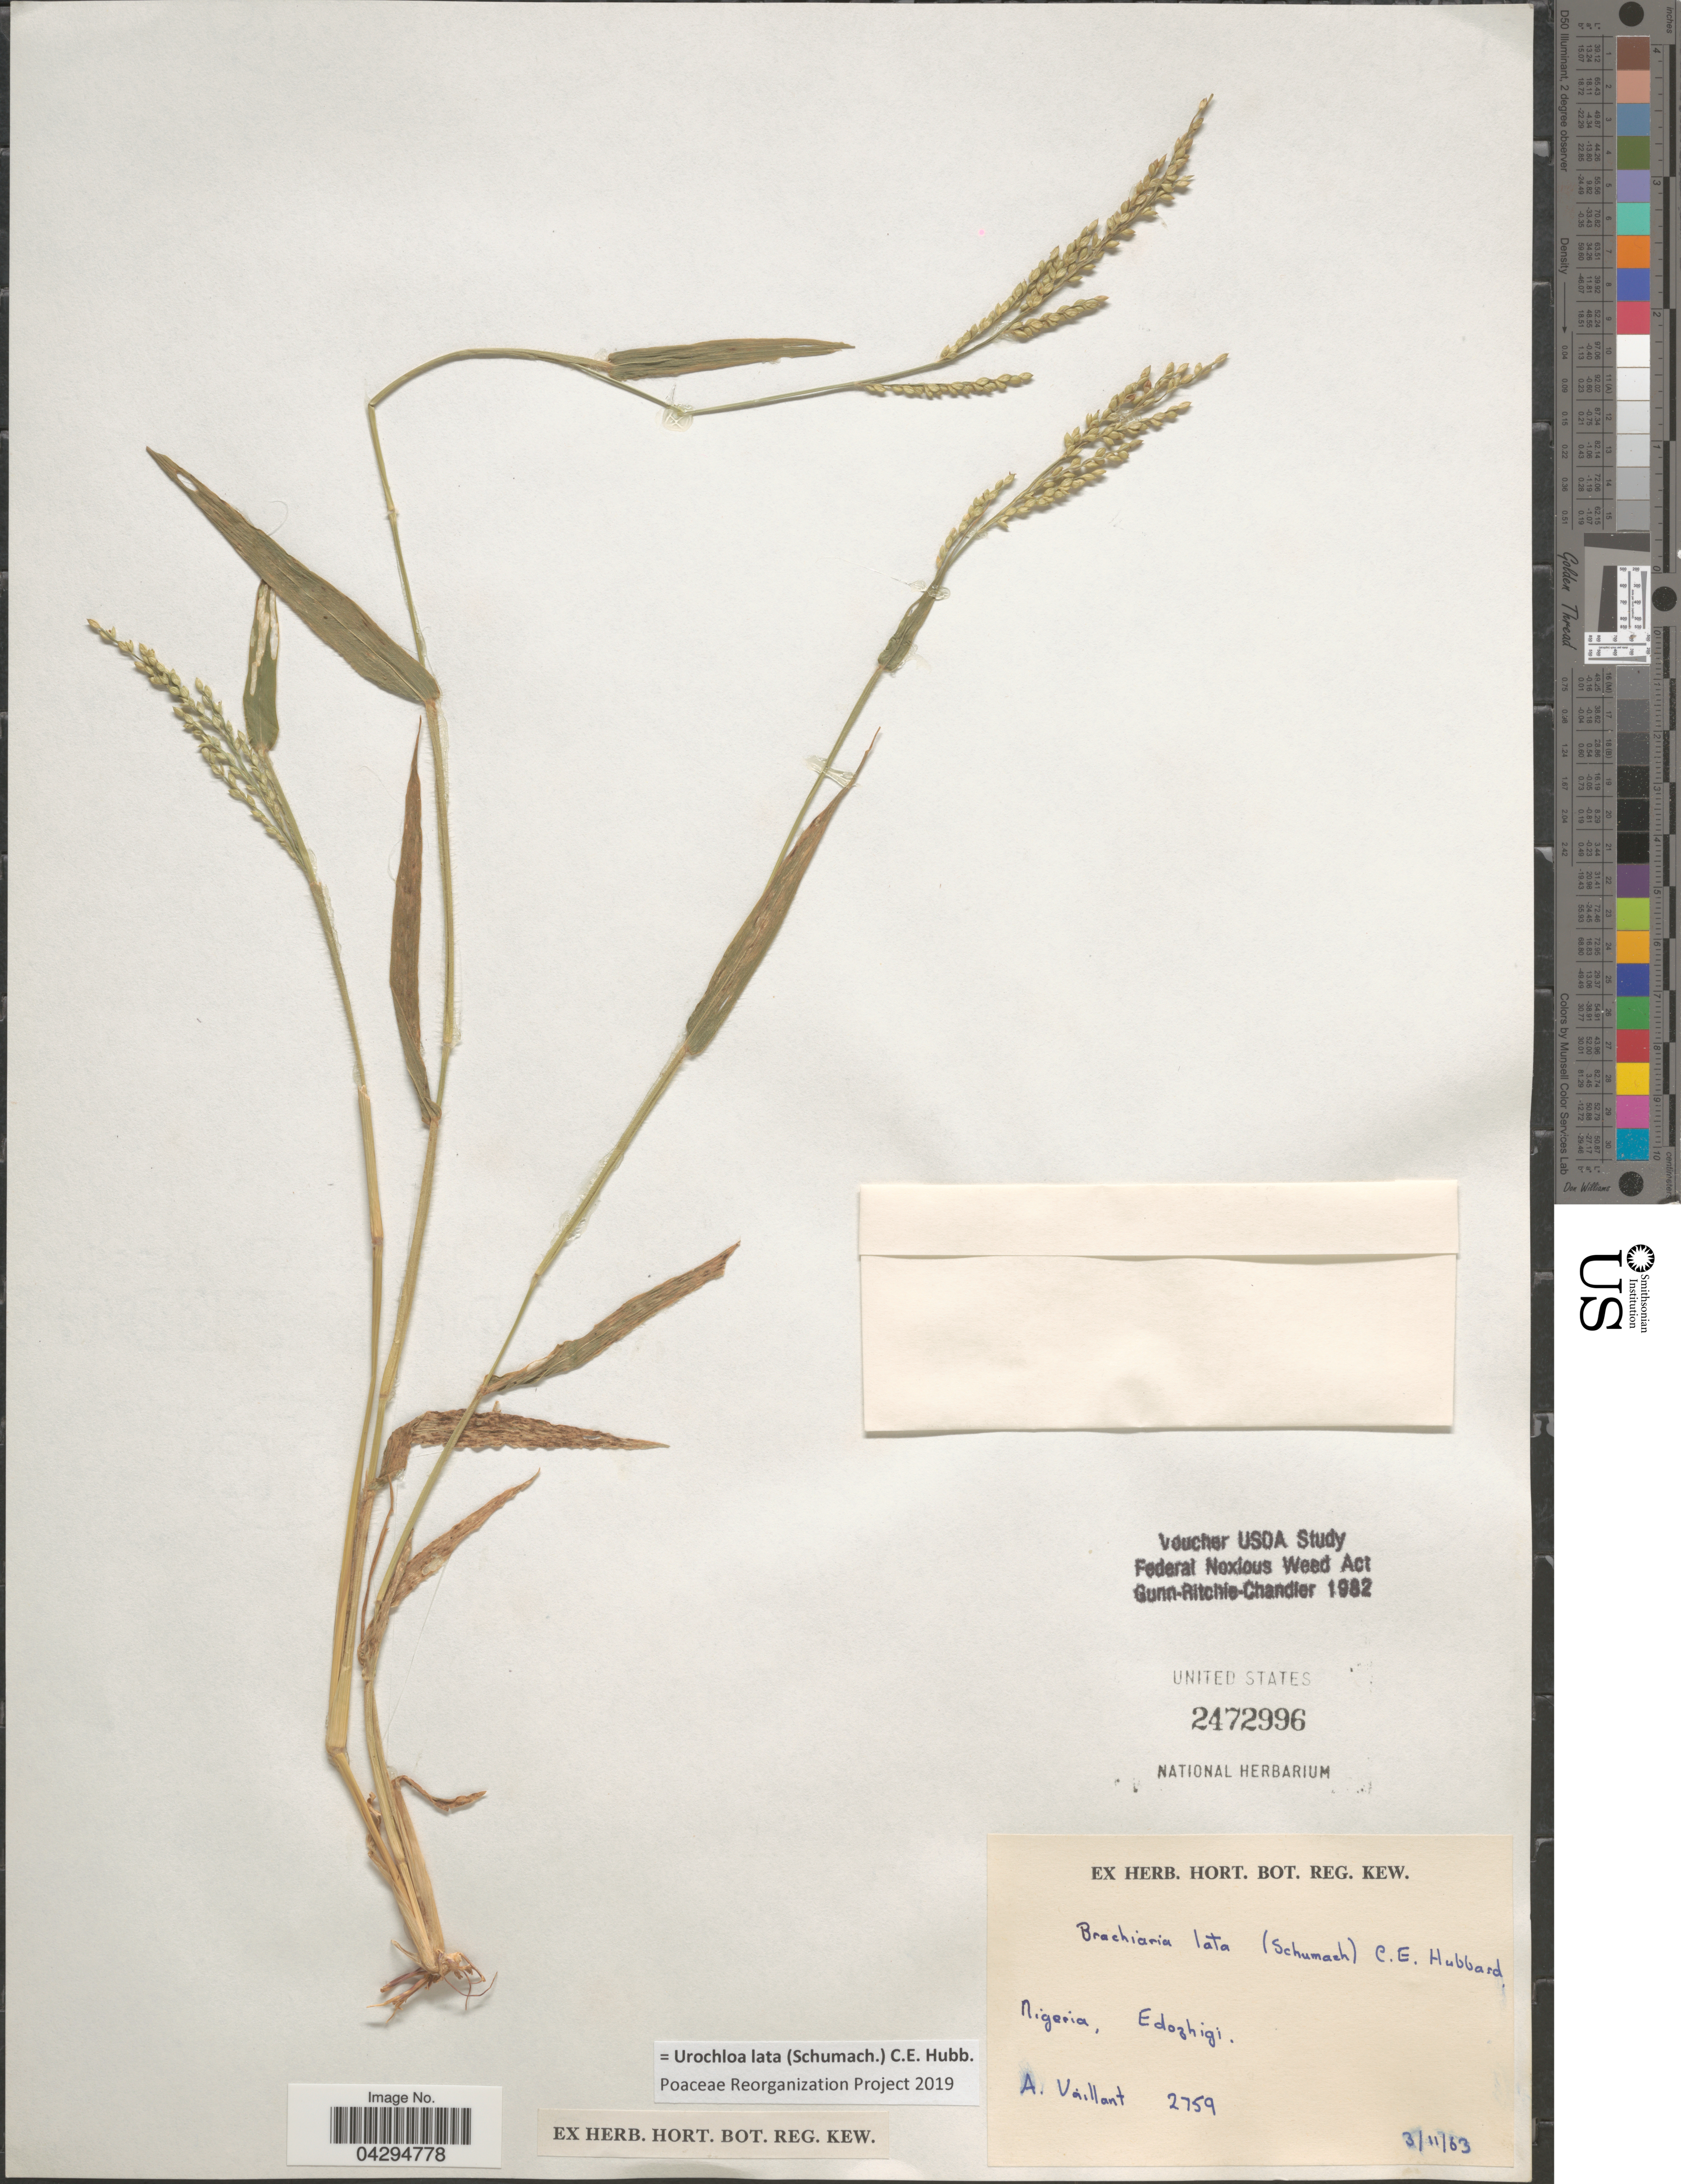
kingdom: Plantae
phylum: Tracheophyta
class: Liliopsida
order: Poales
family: Poaceae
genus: Urochloa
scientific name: Urochloa lata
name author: (Schumach.) C. E. Hubb.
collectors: A. Vaillant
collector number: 2759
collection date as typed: Transcribed d/m/y: 3/11/63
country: Nigeria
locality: Edozhigi.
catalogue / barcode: US 2472996